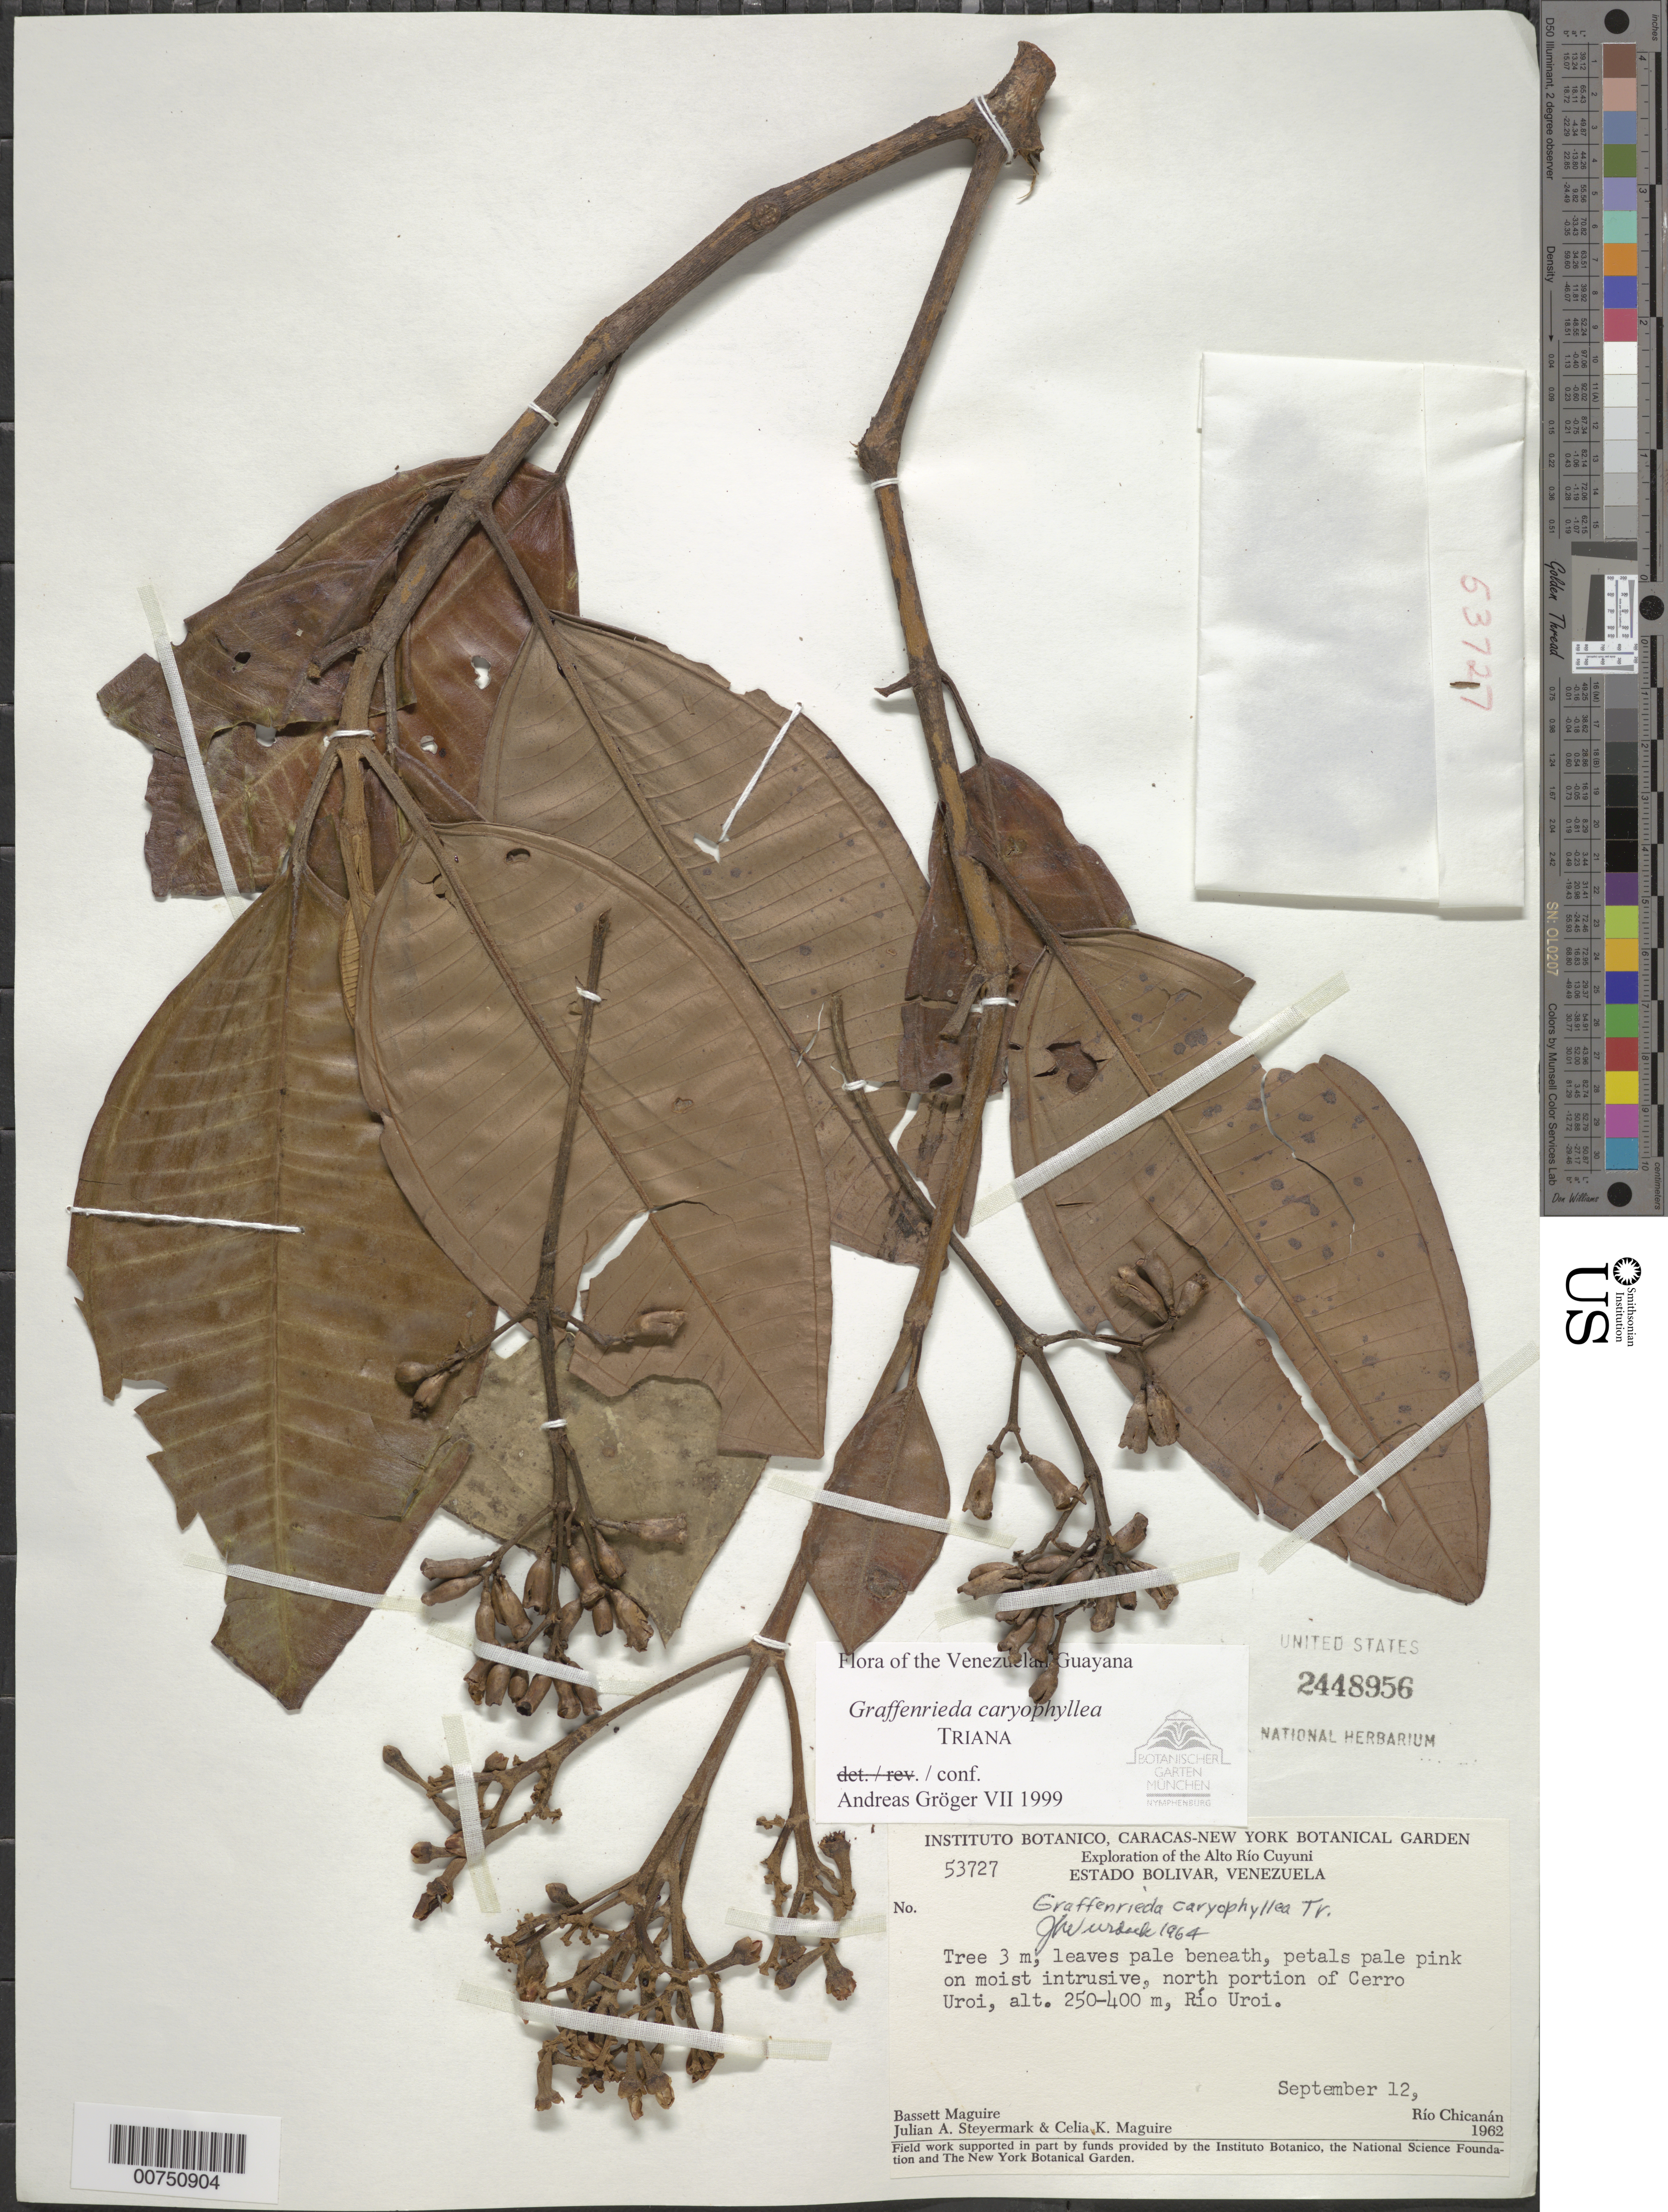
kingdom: Plantae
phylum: Tracheophyta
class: Magnoliopsida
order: Myrtales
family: Melastomataceae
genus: Graffenrieda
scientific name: Graffenrieda caryophyllea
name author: Triana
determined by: Gröger, A.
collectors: B. Maguire, J. Steyermark & C. K. Maguire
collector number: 53727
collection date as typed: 12-Sep-62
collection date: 1962-09-12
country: Venezuela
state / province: Bolívar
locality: Alto Río Cuyuni, Cerro Uroi, summit of north portion, Río Uroi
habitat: On moist intrusive, N portion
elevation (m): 250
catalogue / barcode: US 2448956